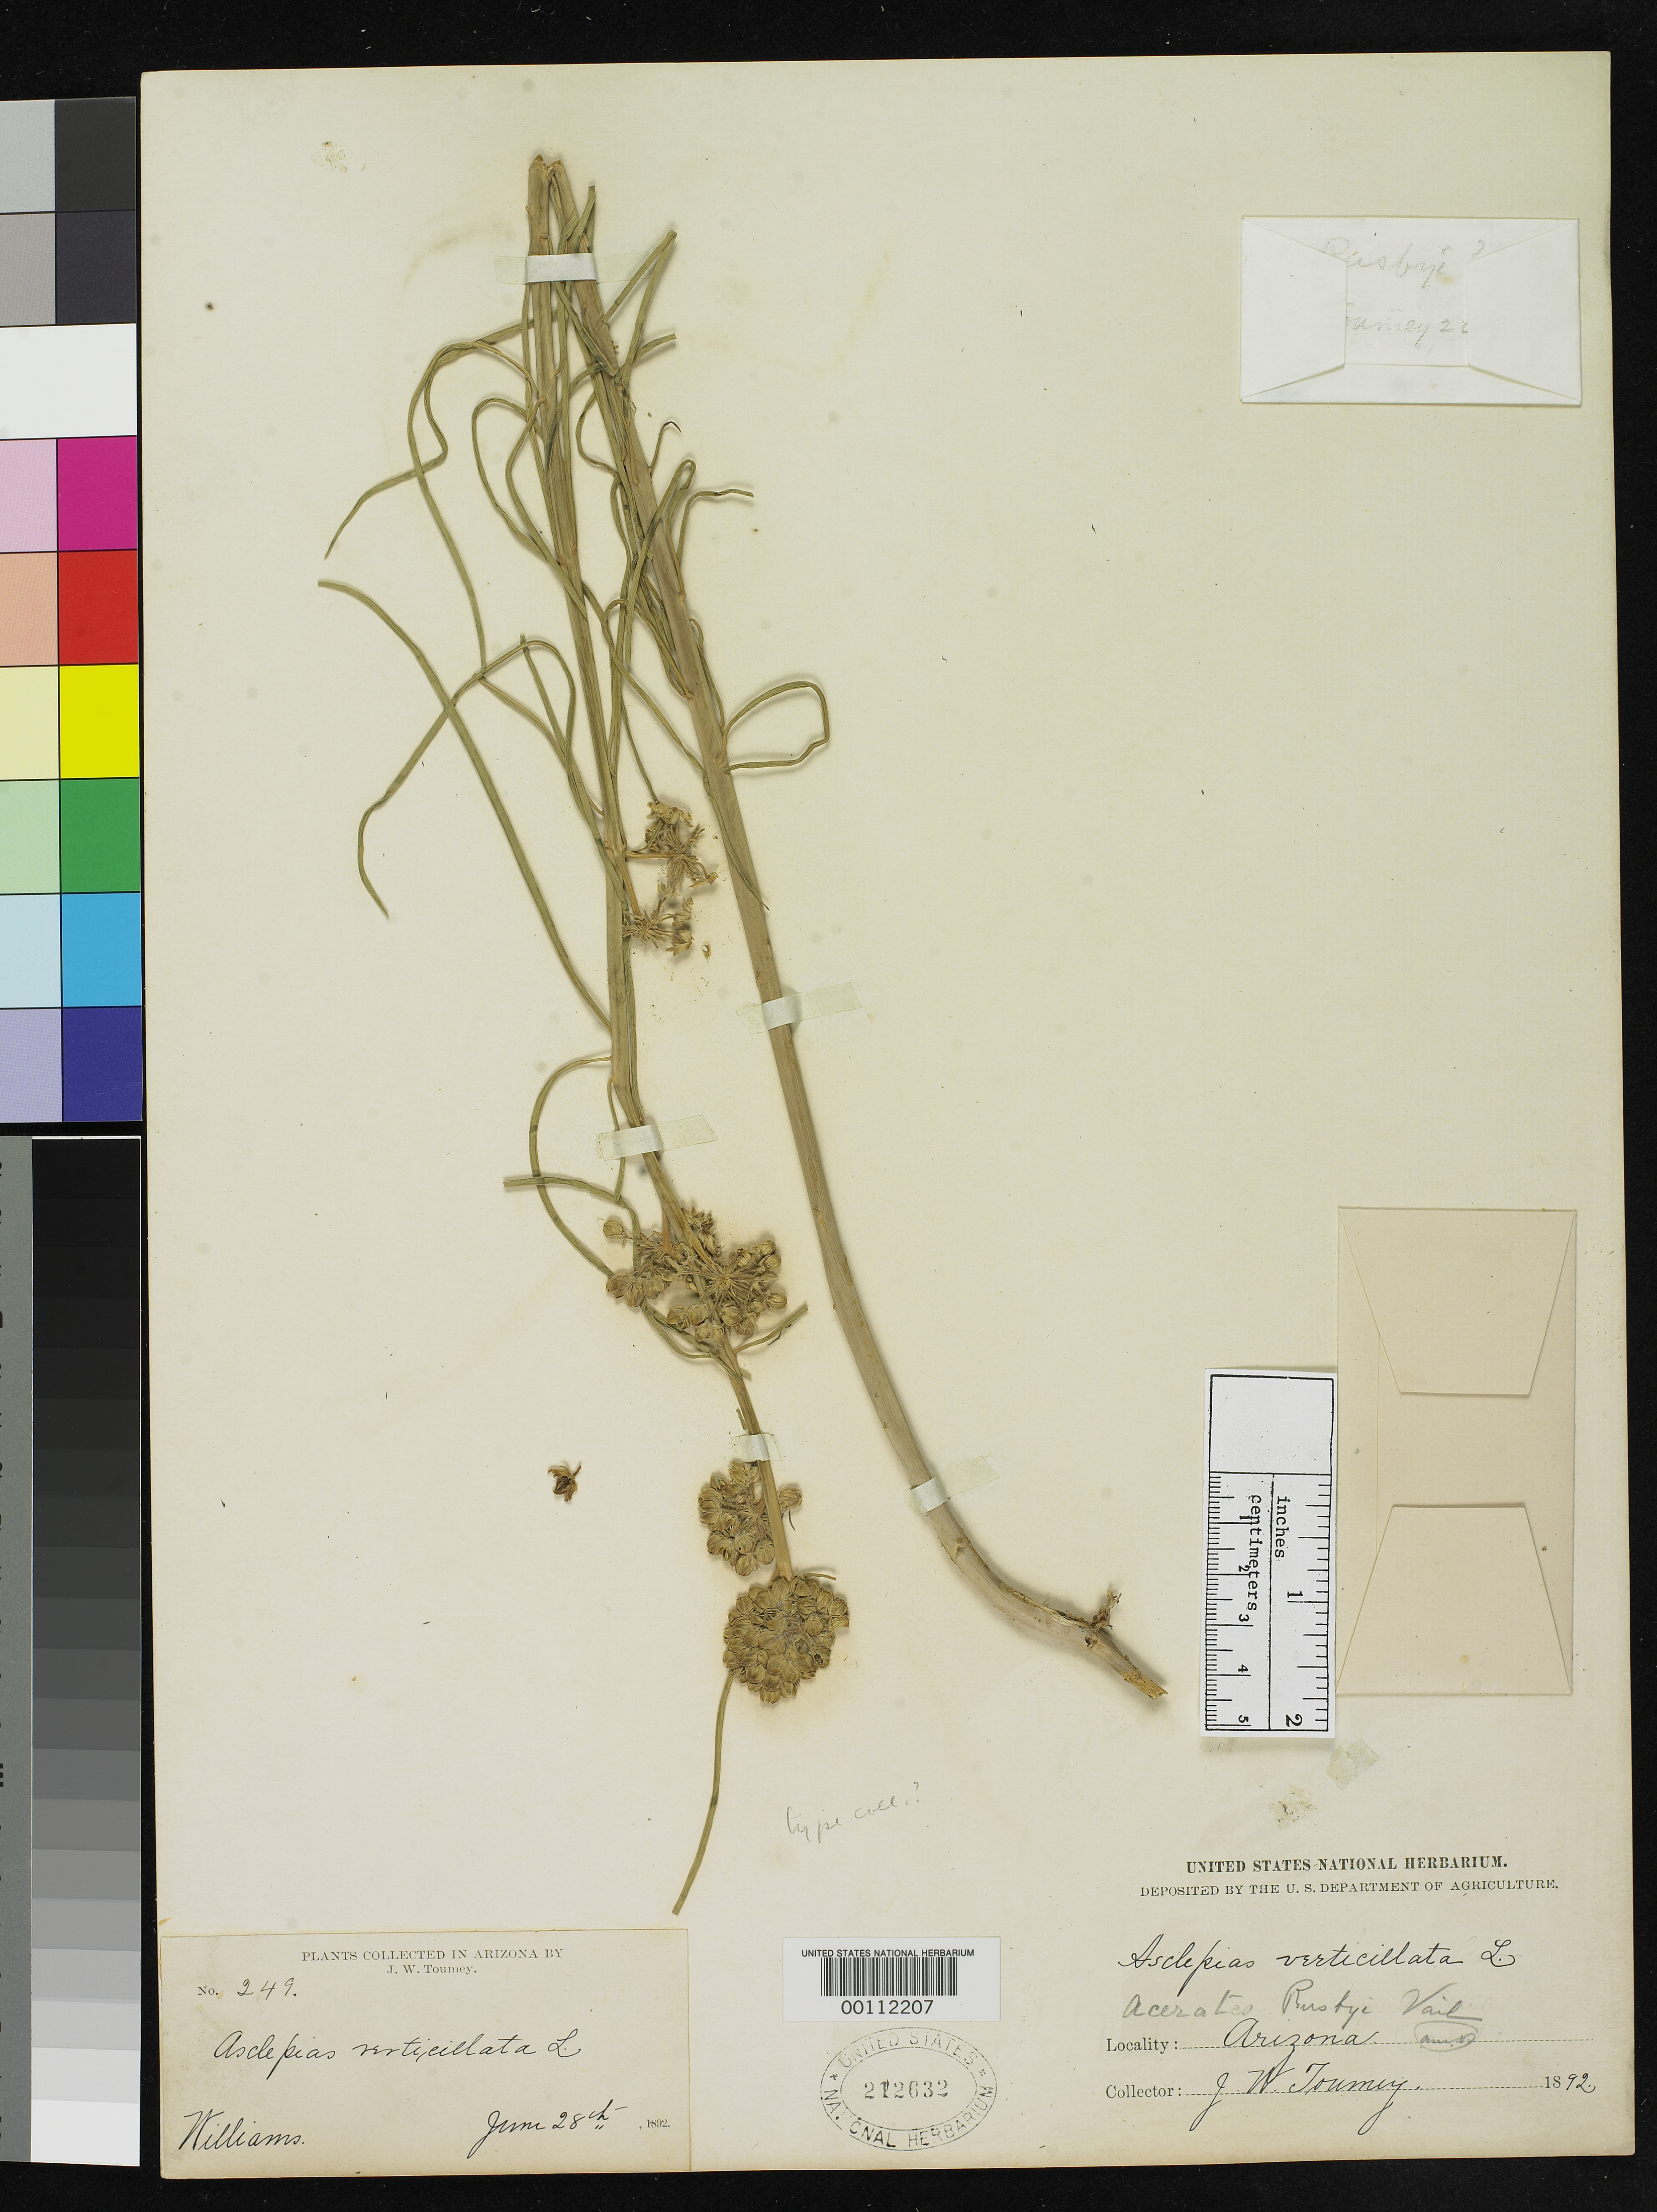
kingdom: Plantae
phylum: Tracheophyta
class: Magnoliopsida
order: Gentianales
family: Apocynaceae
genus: Acerates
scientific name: Acerates rusbyi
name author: Vail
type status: Syntype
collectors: J. W. Toumey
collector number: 249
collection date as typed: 28 Jun 1892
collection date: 1892-06-28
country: United States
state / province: Arizona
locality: Williams.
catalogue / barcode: US 212632